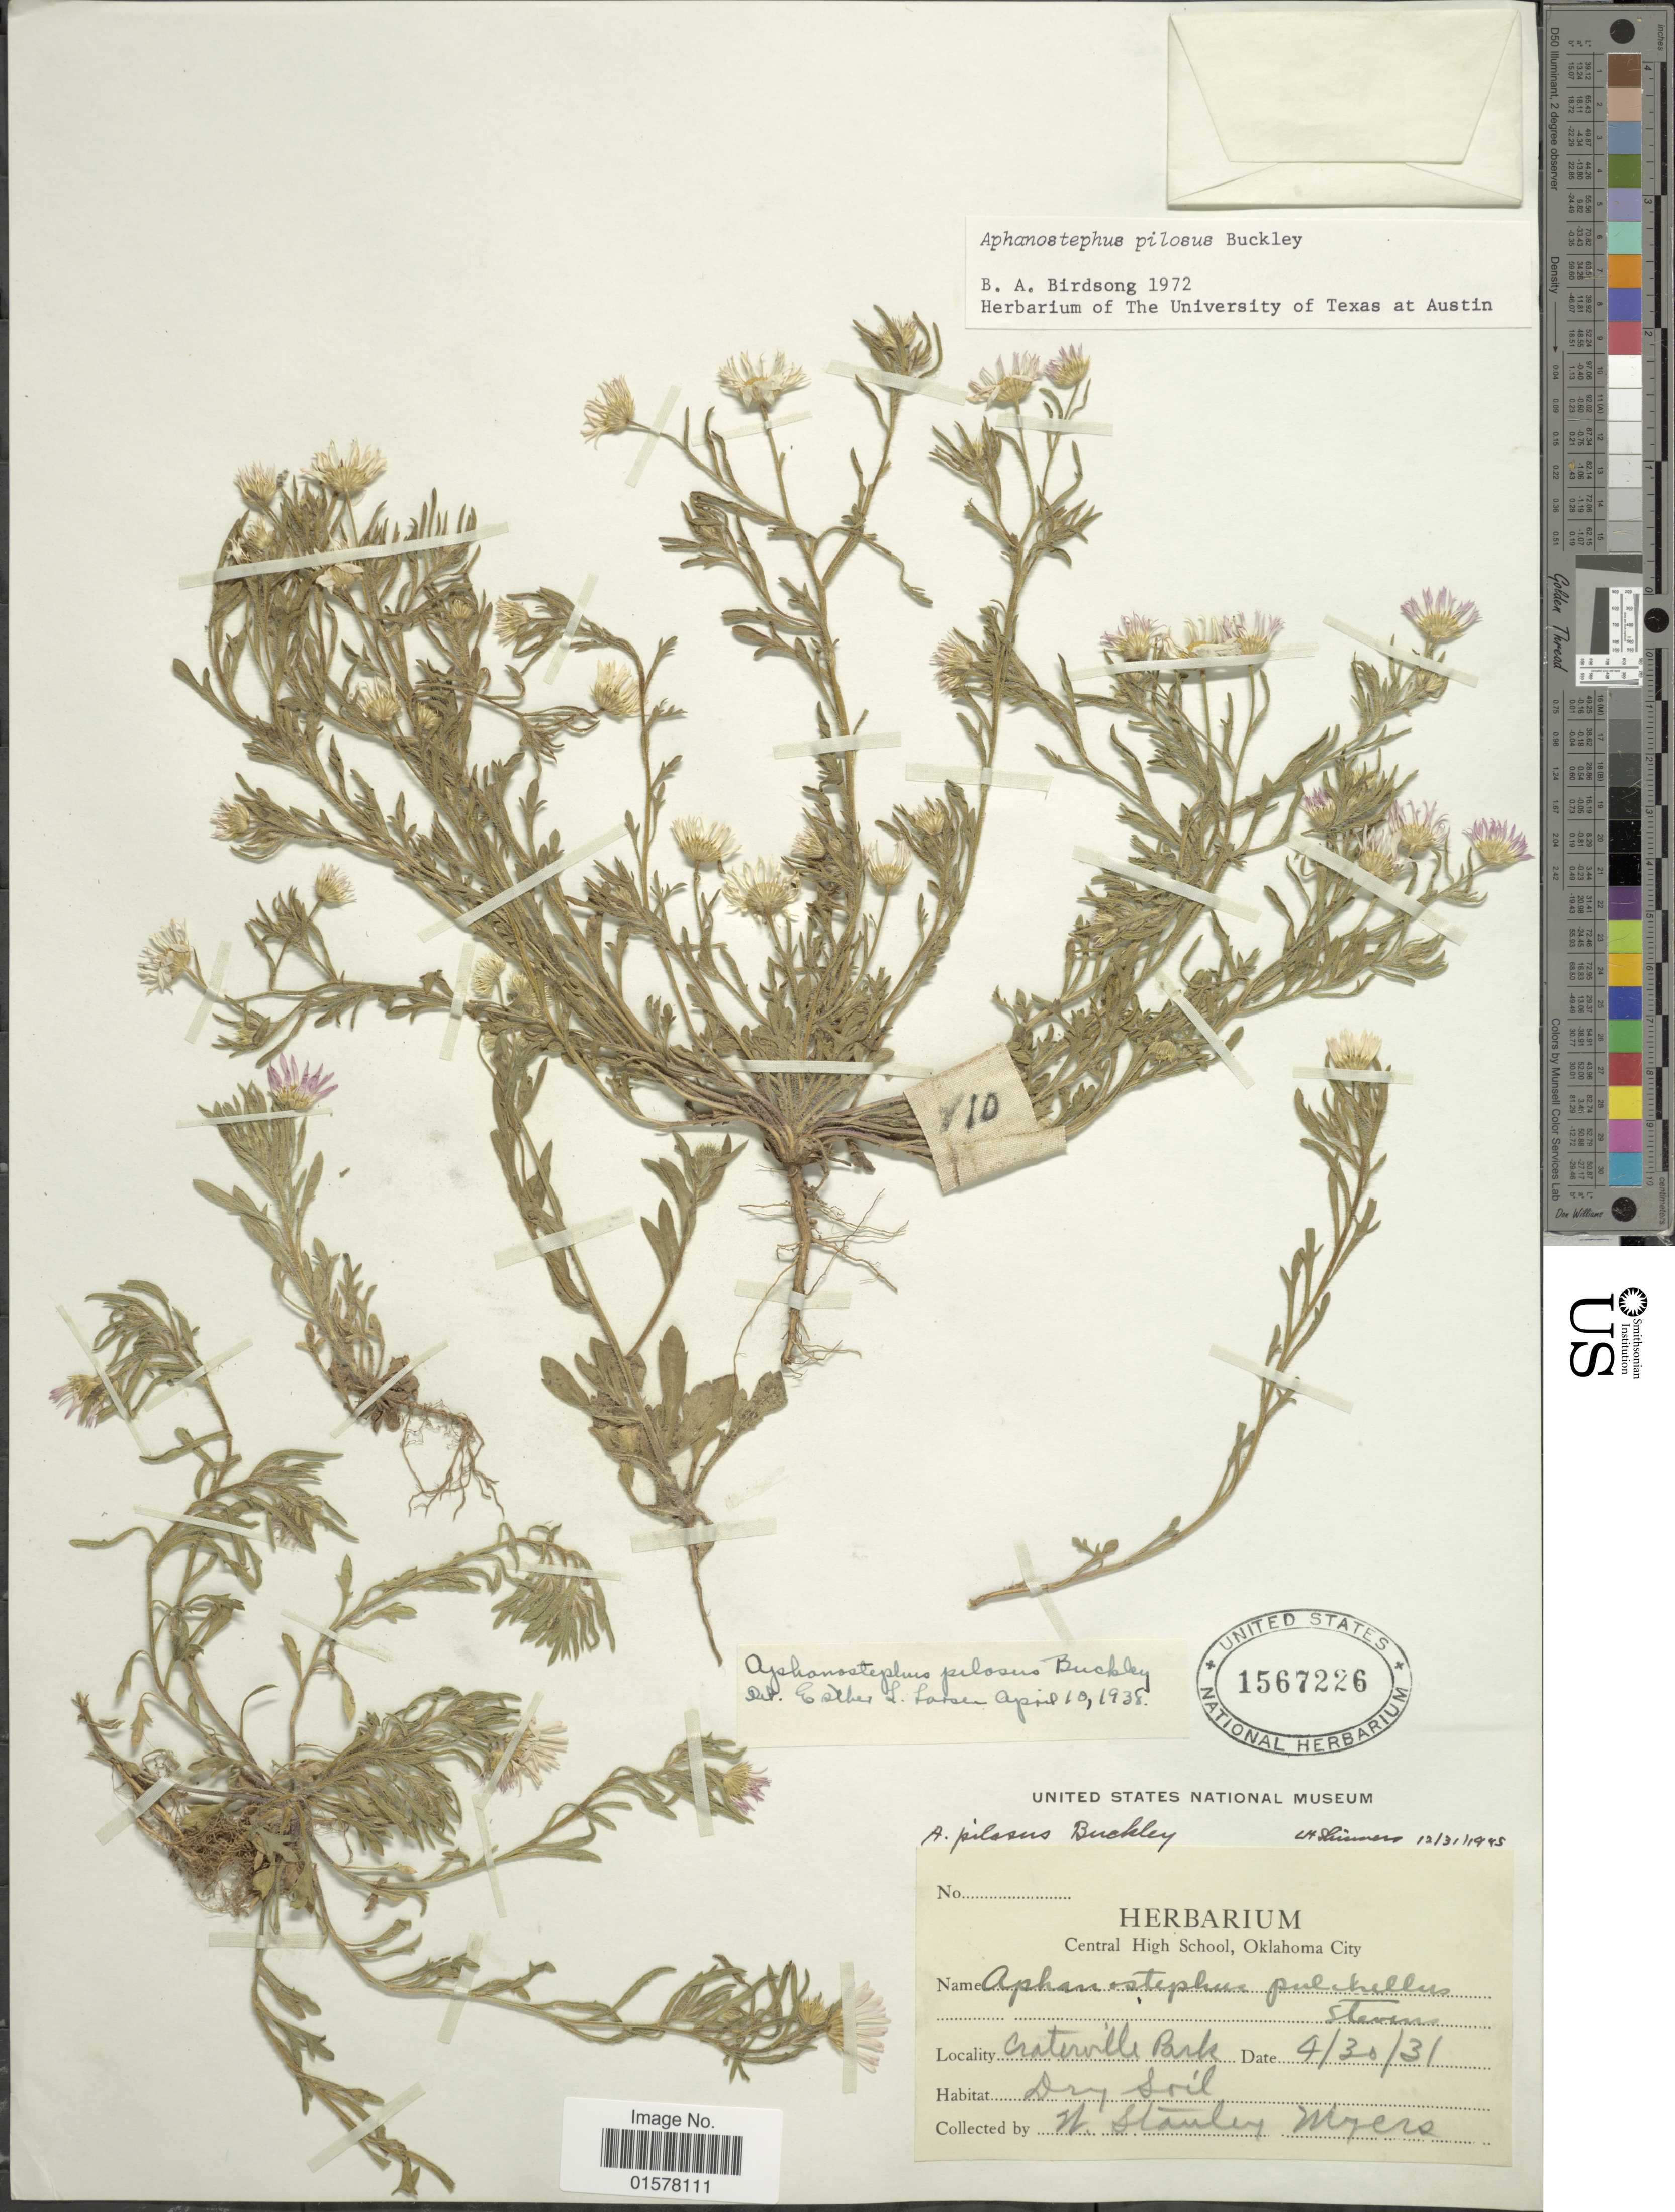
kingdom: Plantae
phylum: Tracheophyta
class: Magnoliopsida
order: Asterales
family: Asteraceae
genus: Aphanostephus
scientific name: Aphanostephus pilosus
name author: Buckley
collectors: W. Myers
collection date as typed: Transcribed d/m/y: 30/4/31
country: United States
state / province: Oklahoma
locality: Craterville Park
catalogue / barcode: US 1567226